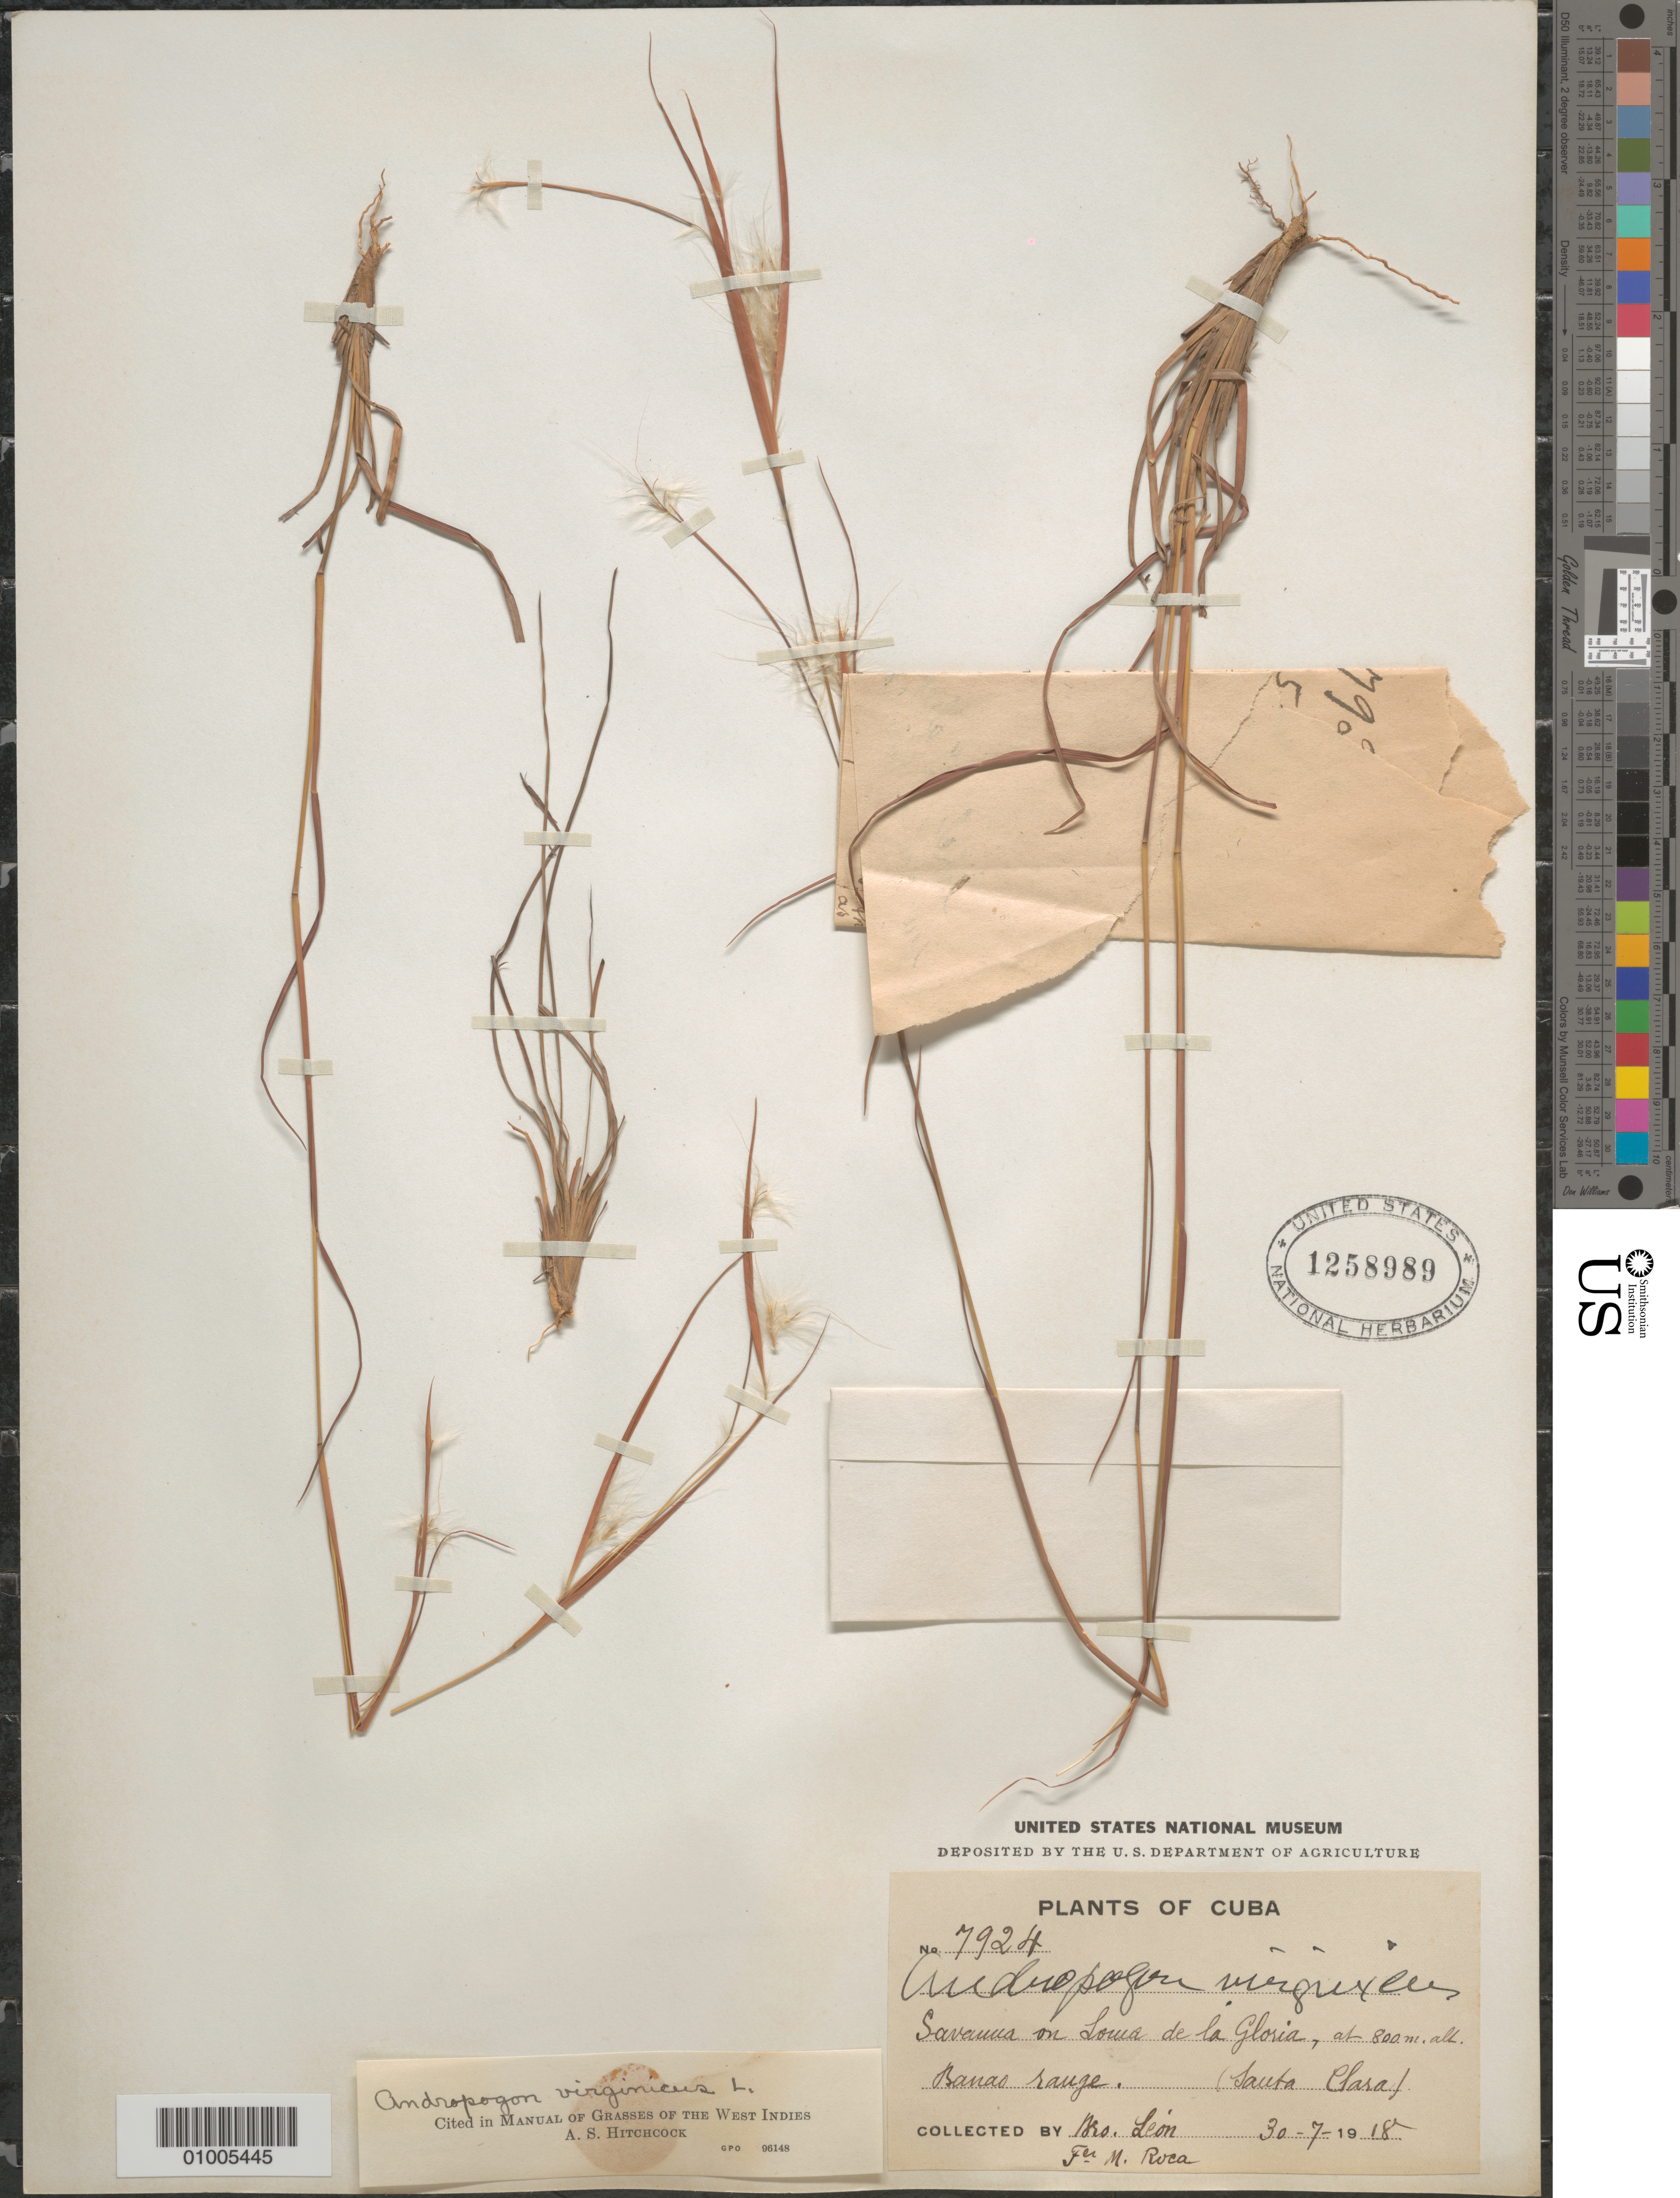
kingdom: Plantae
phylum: Tracheophyta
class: Liliopsida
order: Poales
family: Poaceae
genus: Andropogon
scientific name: Andropogon virginicus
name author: L.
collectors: Bro. León & M. Roca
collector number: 7924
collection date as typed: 30 Jul 1910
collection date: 1910-07-30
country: Cuba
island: Cuba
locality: Banao range savanna on Loma de la Gloria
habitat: Savanna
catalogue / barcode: US 1258989